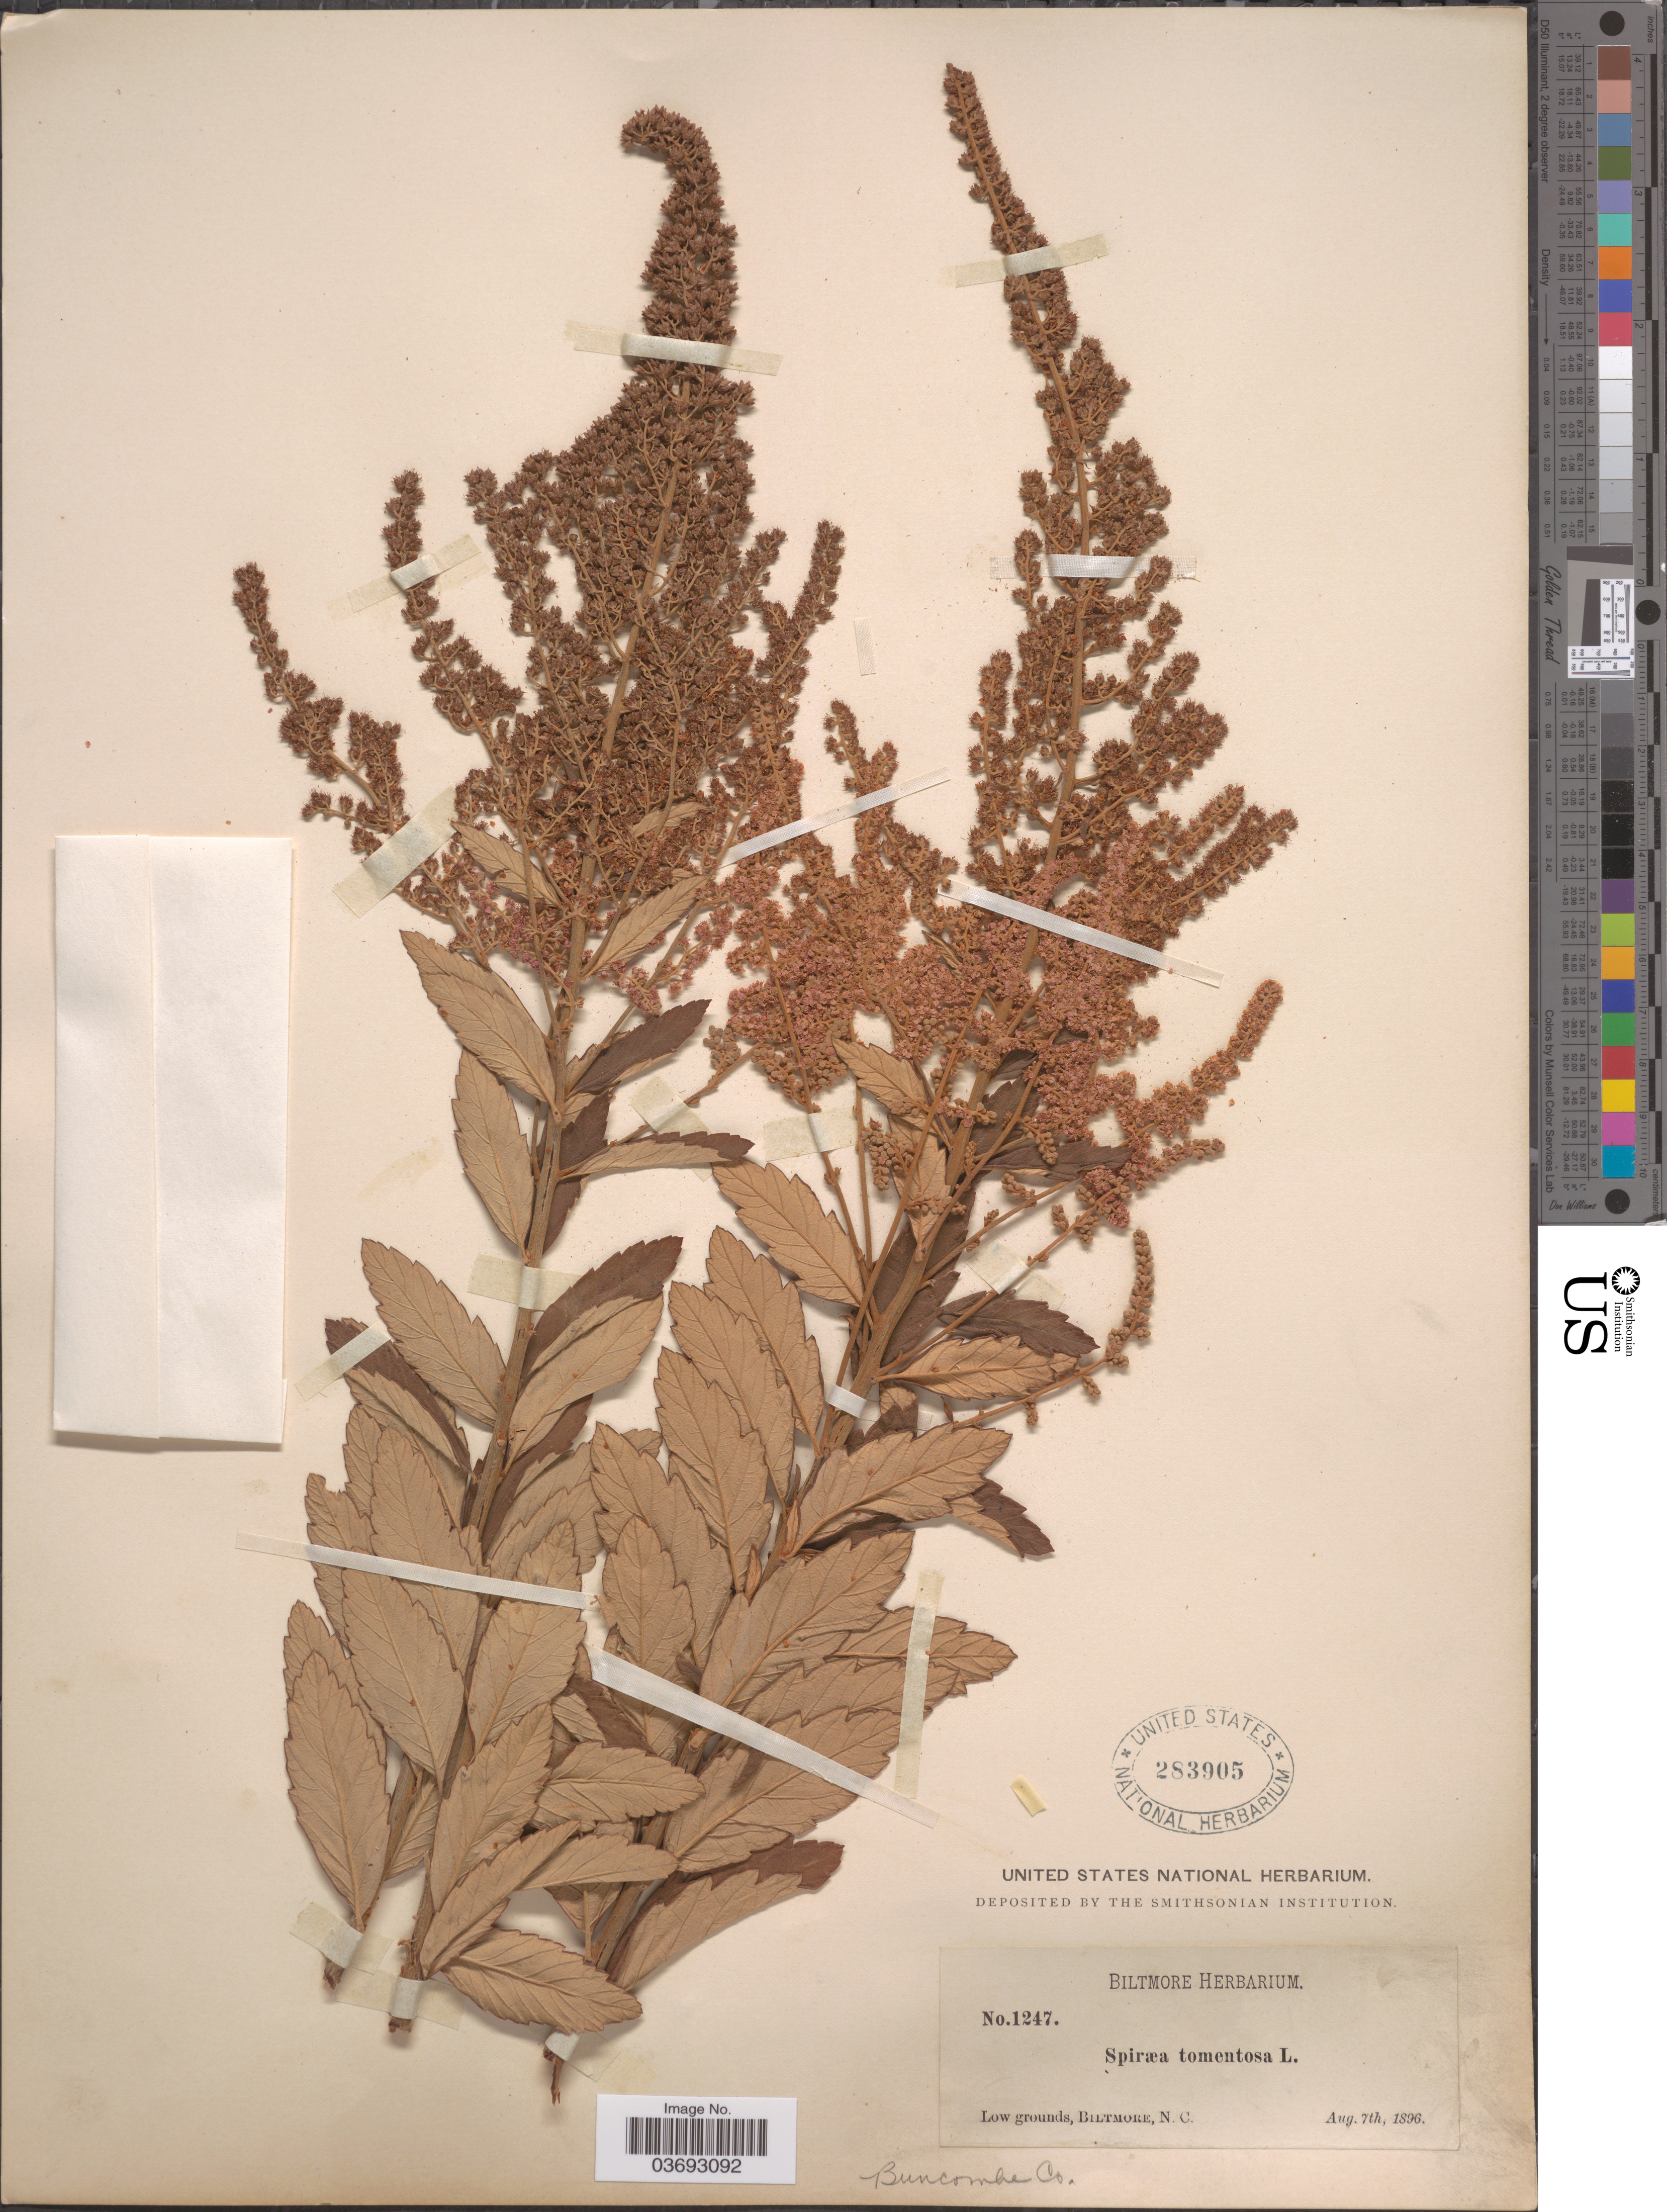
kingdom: Plantae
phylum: Tracheophyta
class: Magnoliopsida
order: Rosales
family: Rosaceae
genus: Spiraea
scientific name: Spiraea tomentosa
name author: L.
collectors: ex herb. Biltmore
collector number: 1247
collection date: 1896-08-07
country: United States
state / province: North Carolina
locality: Low grounds, Biltmore. Buncombe Co.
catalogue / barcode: US 283905